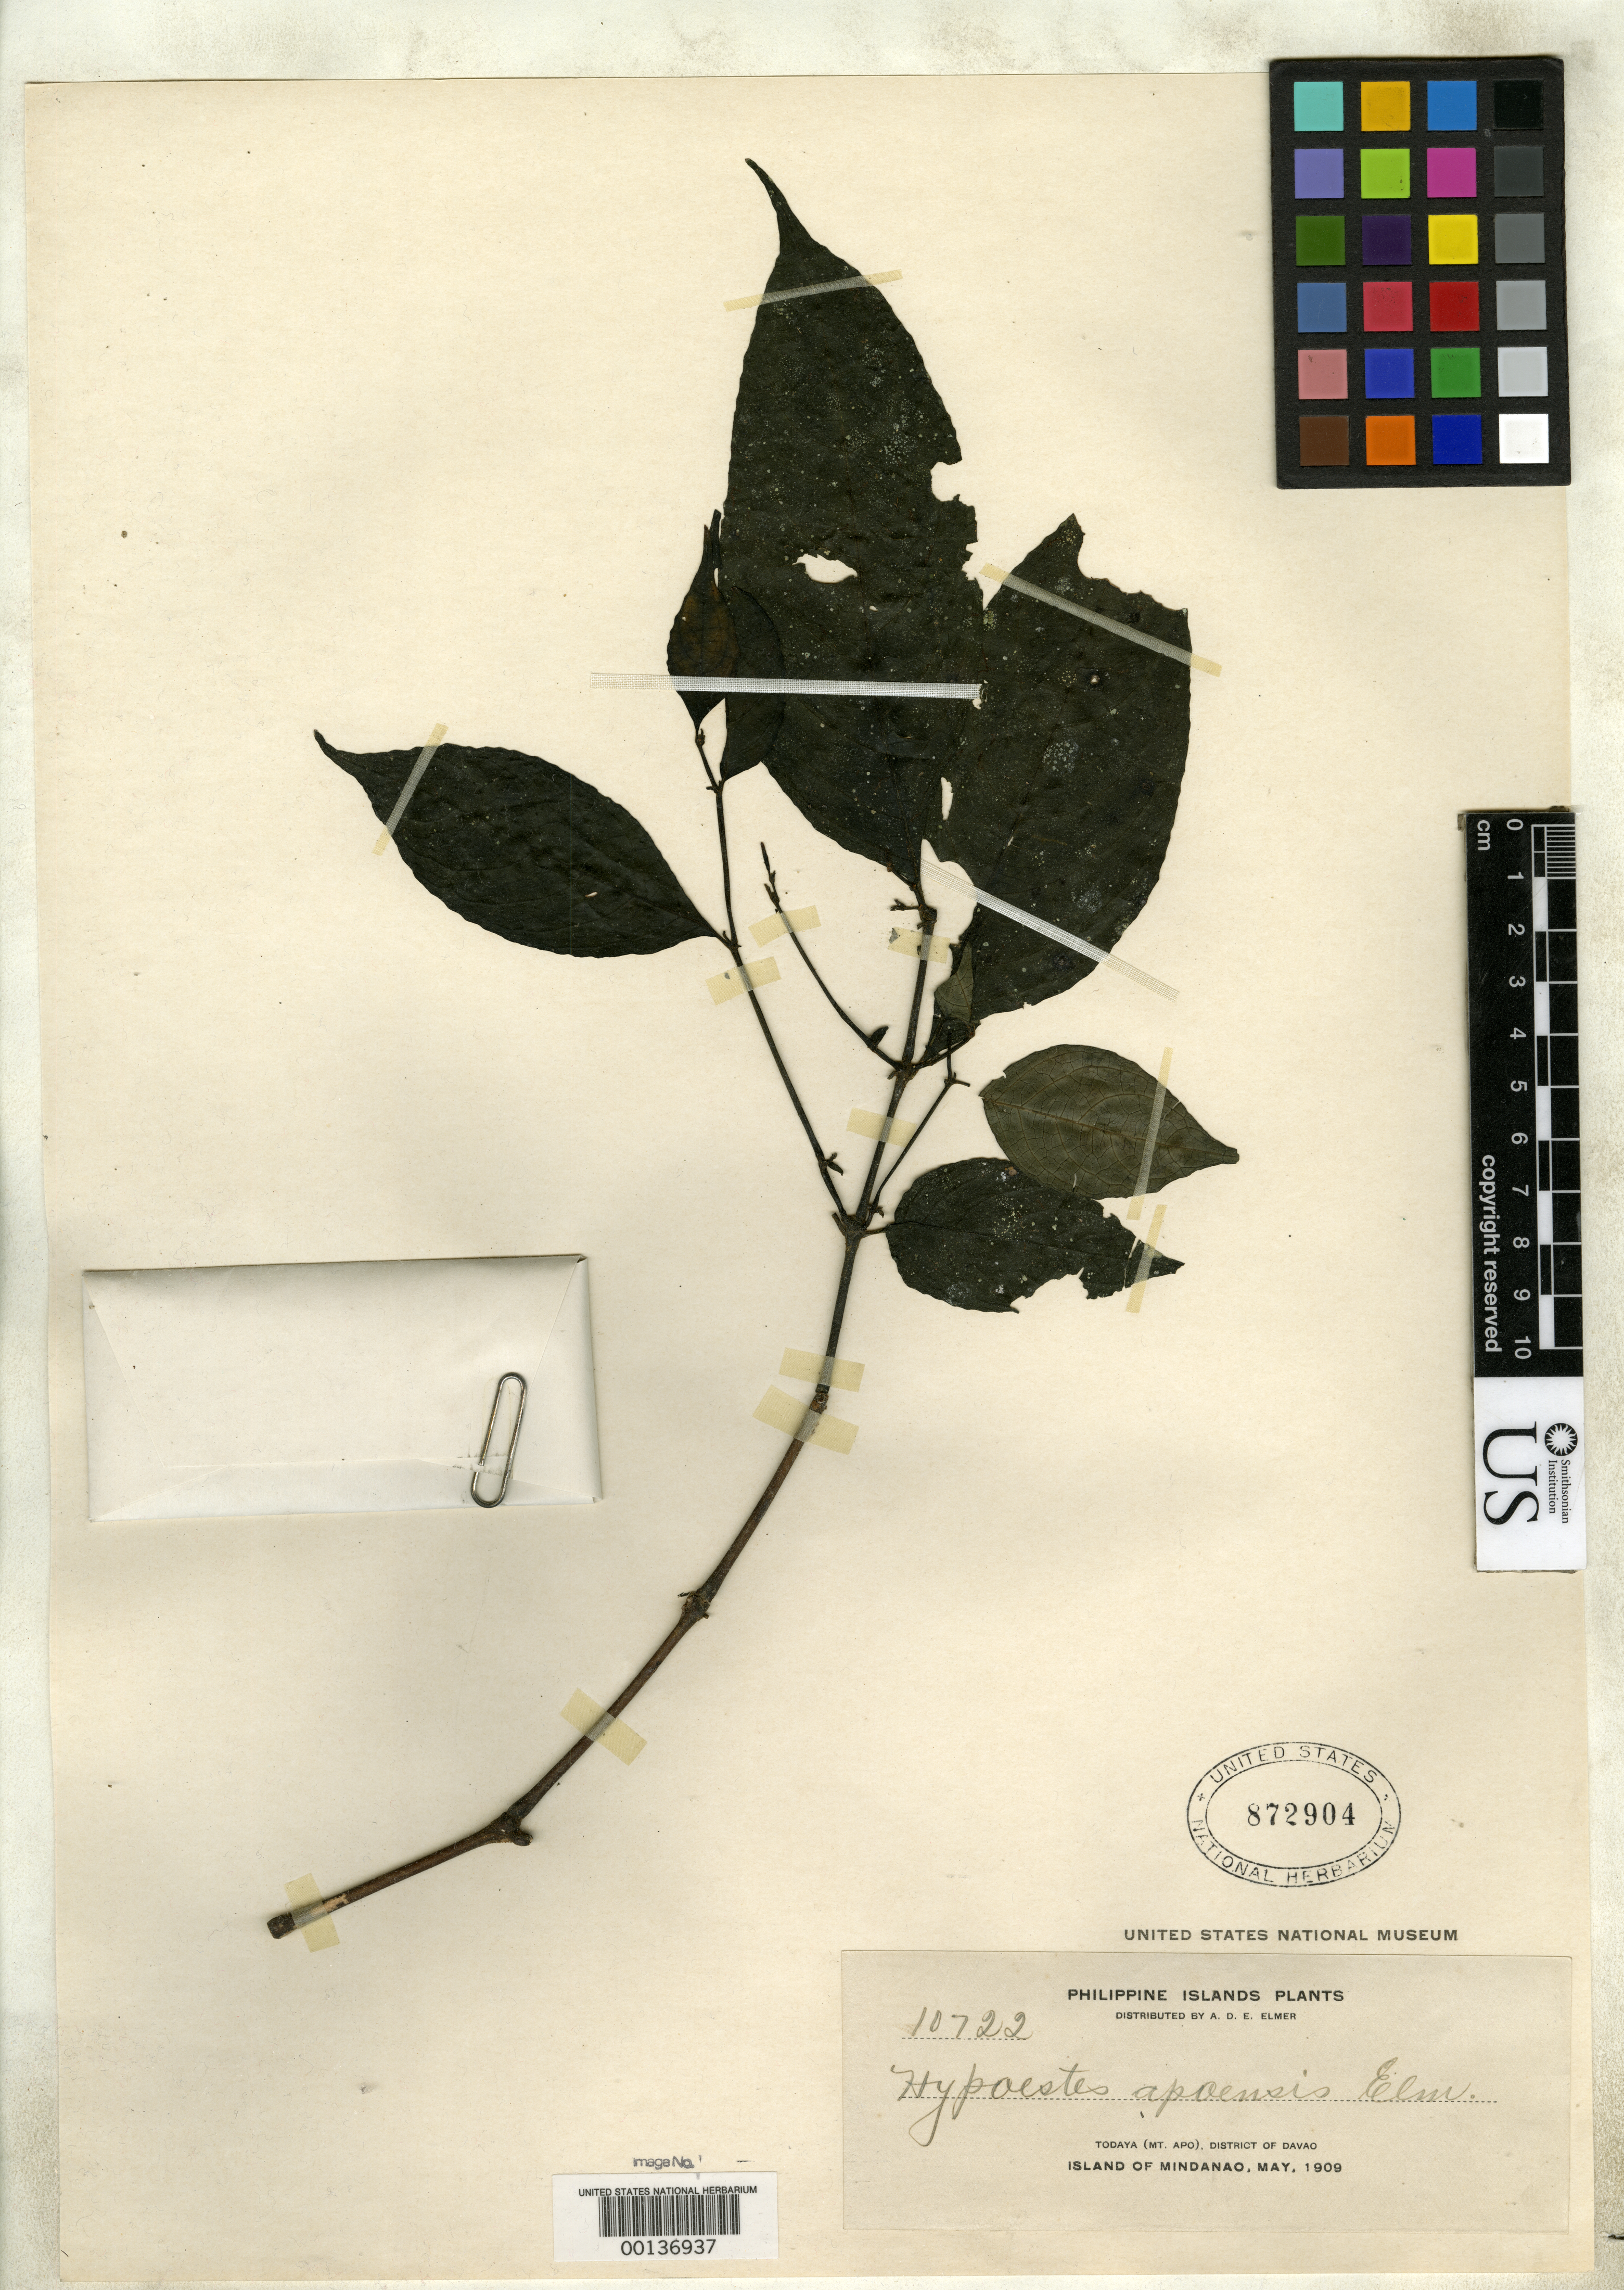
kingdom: Plantae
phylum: Tracheophyta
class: Magnoliopsida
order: Lamiales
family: Acanthaceae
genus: Hypoestes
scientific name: Hypoestes apoensis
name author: Elmer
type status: Isotype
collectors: A. D. E. Elmer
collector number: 10722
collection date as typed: May 1909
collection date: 1909-05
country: Philippines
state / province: Davao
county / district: Davao del Sur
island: Mindanao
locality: Todaya, Mt. Apo.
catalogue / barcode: US 872904